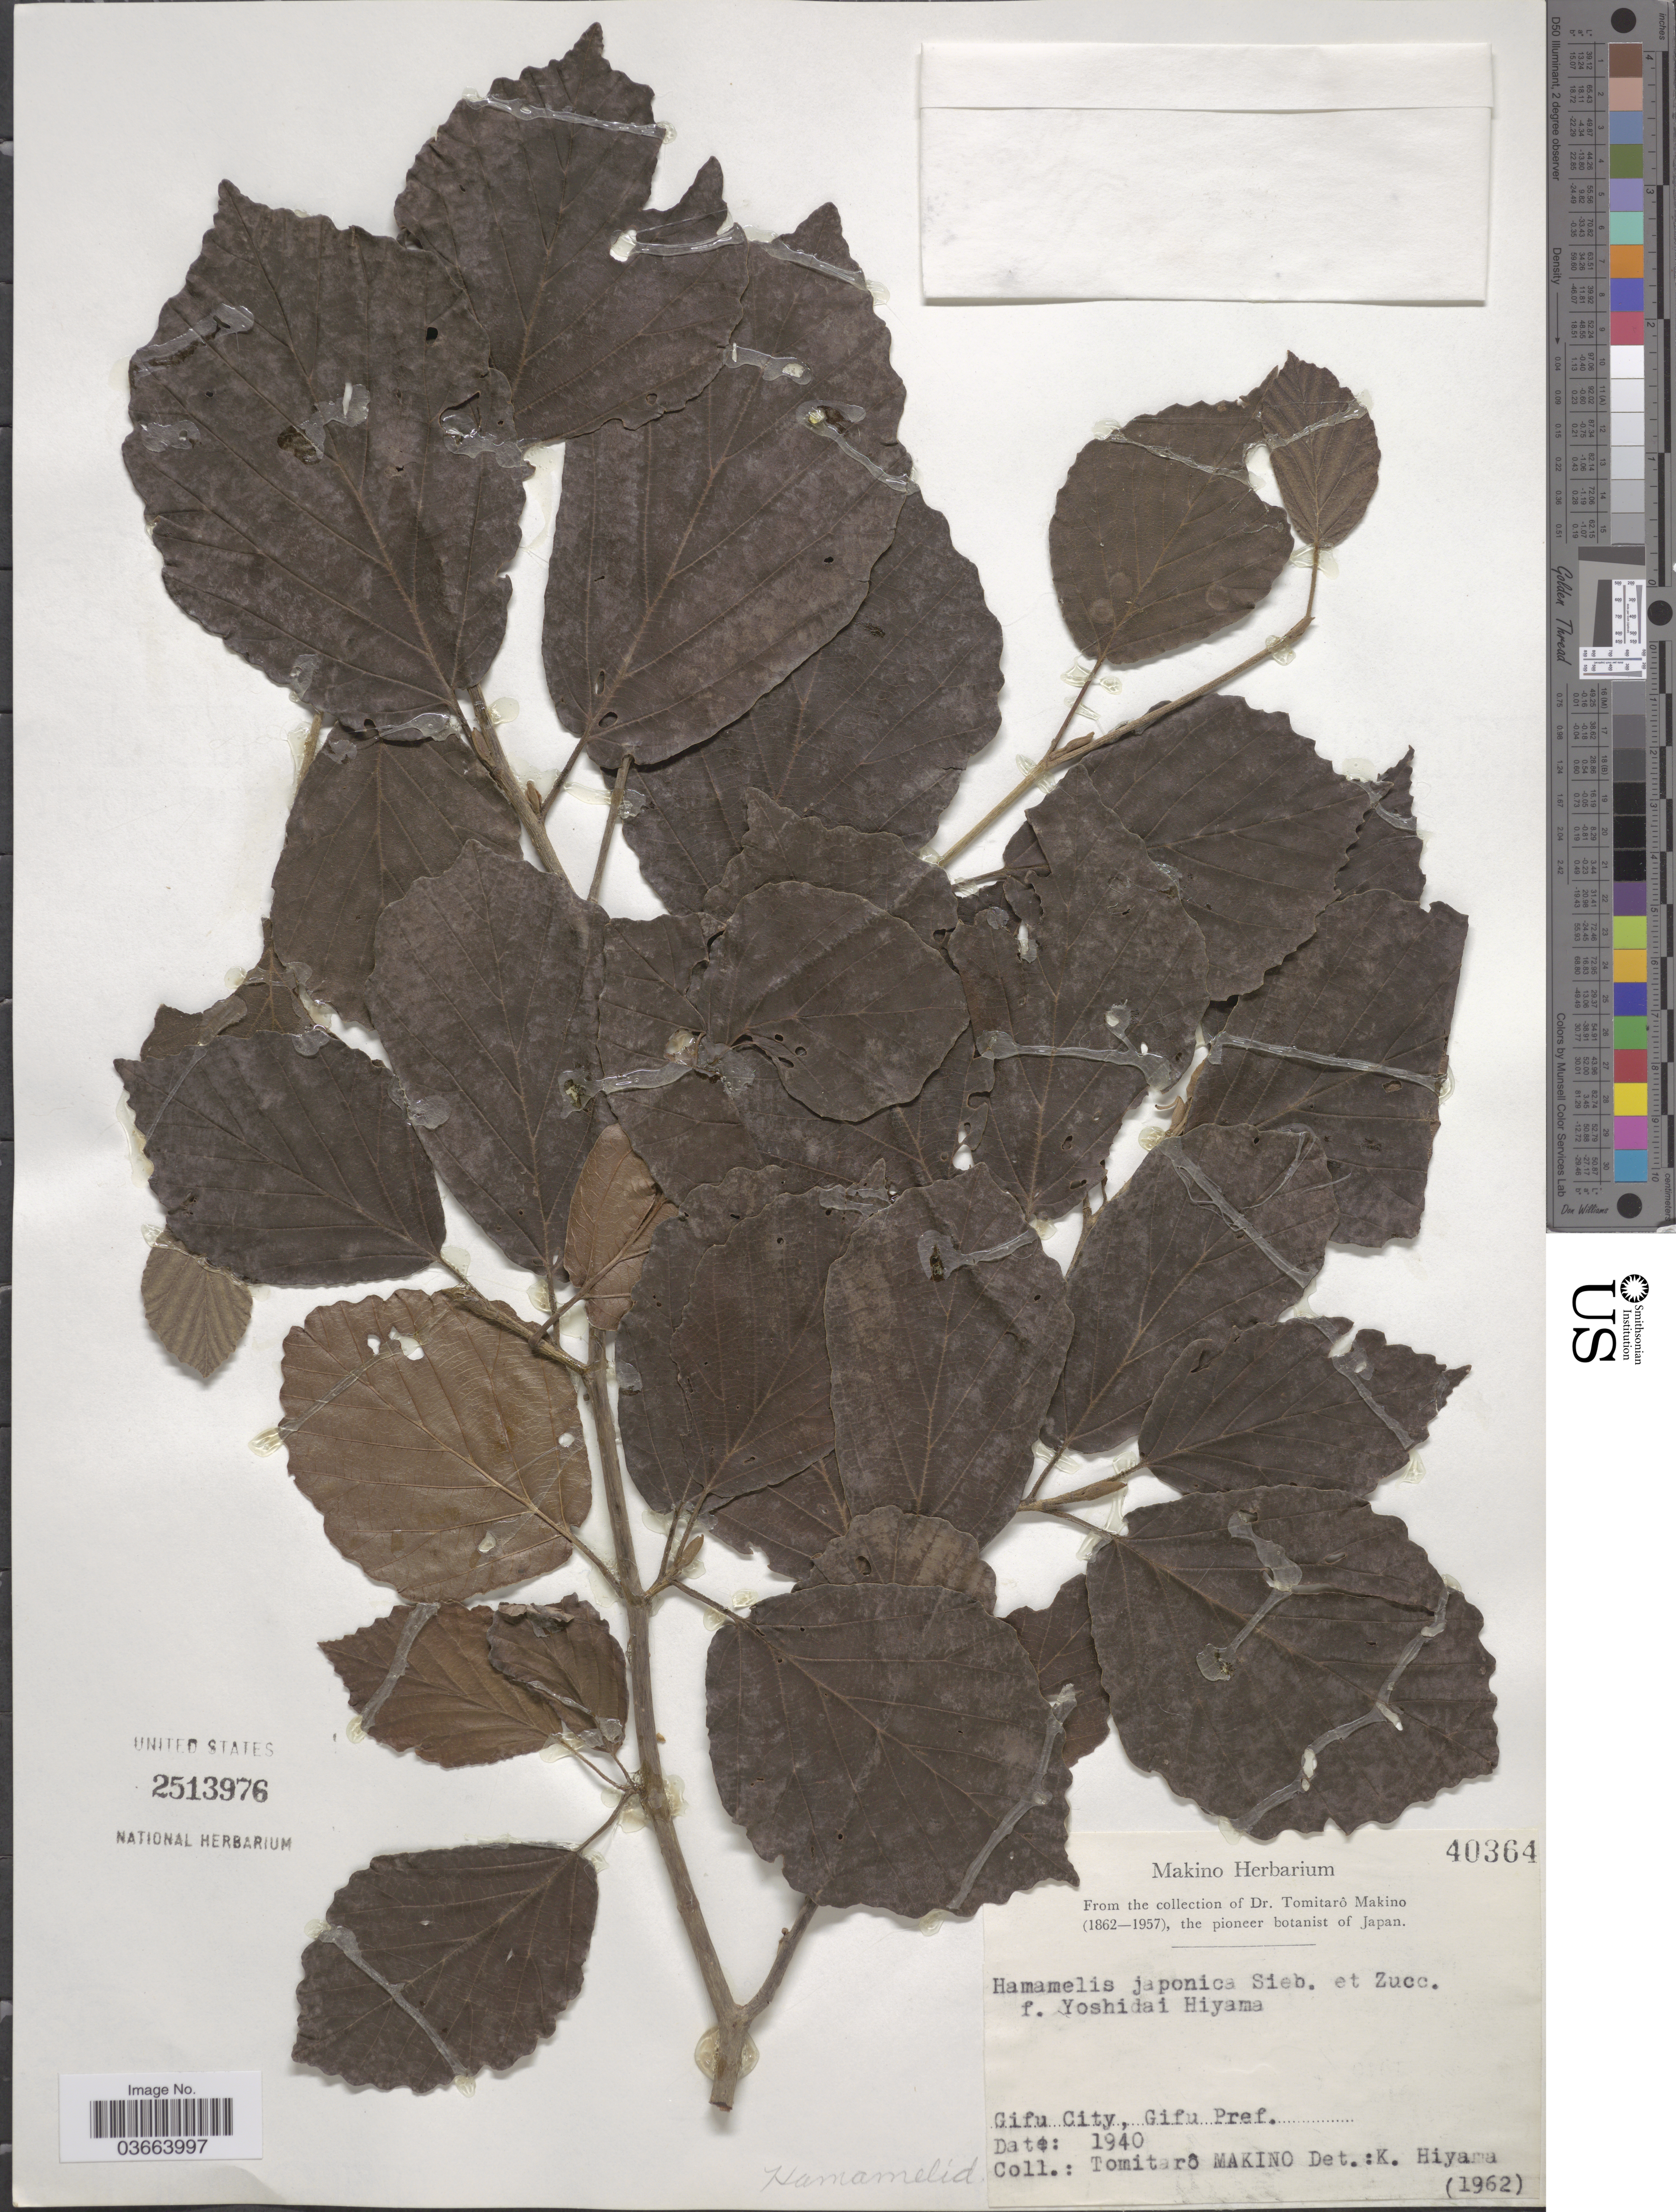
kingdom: Plantae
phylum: Tracheophyta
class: Magnoliopsida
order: Saxifragales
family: Hamamelidaceae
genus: Hamamelis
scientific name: Hamamelis japonica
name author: Siebold & Zucc.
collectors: T. Makino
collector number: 40364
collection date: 1940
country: Japan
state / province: Gihu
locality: Gifu City, Gifu Pref.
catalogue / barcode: US 2513976